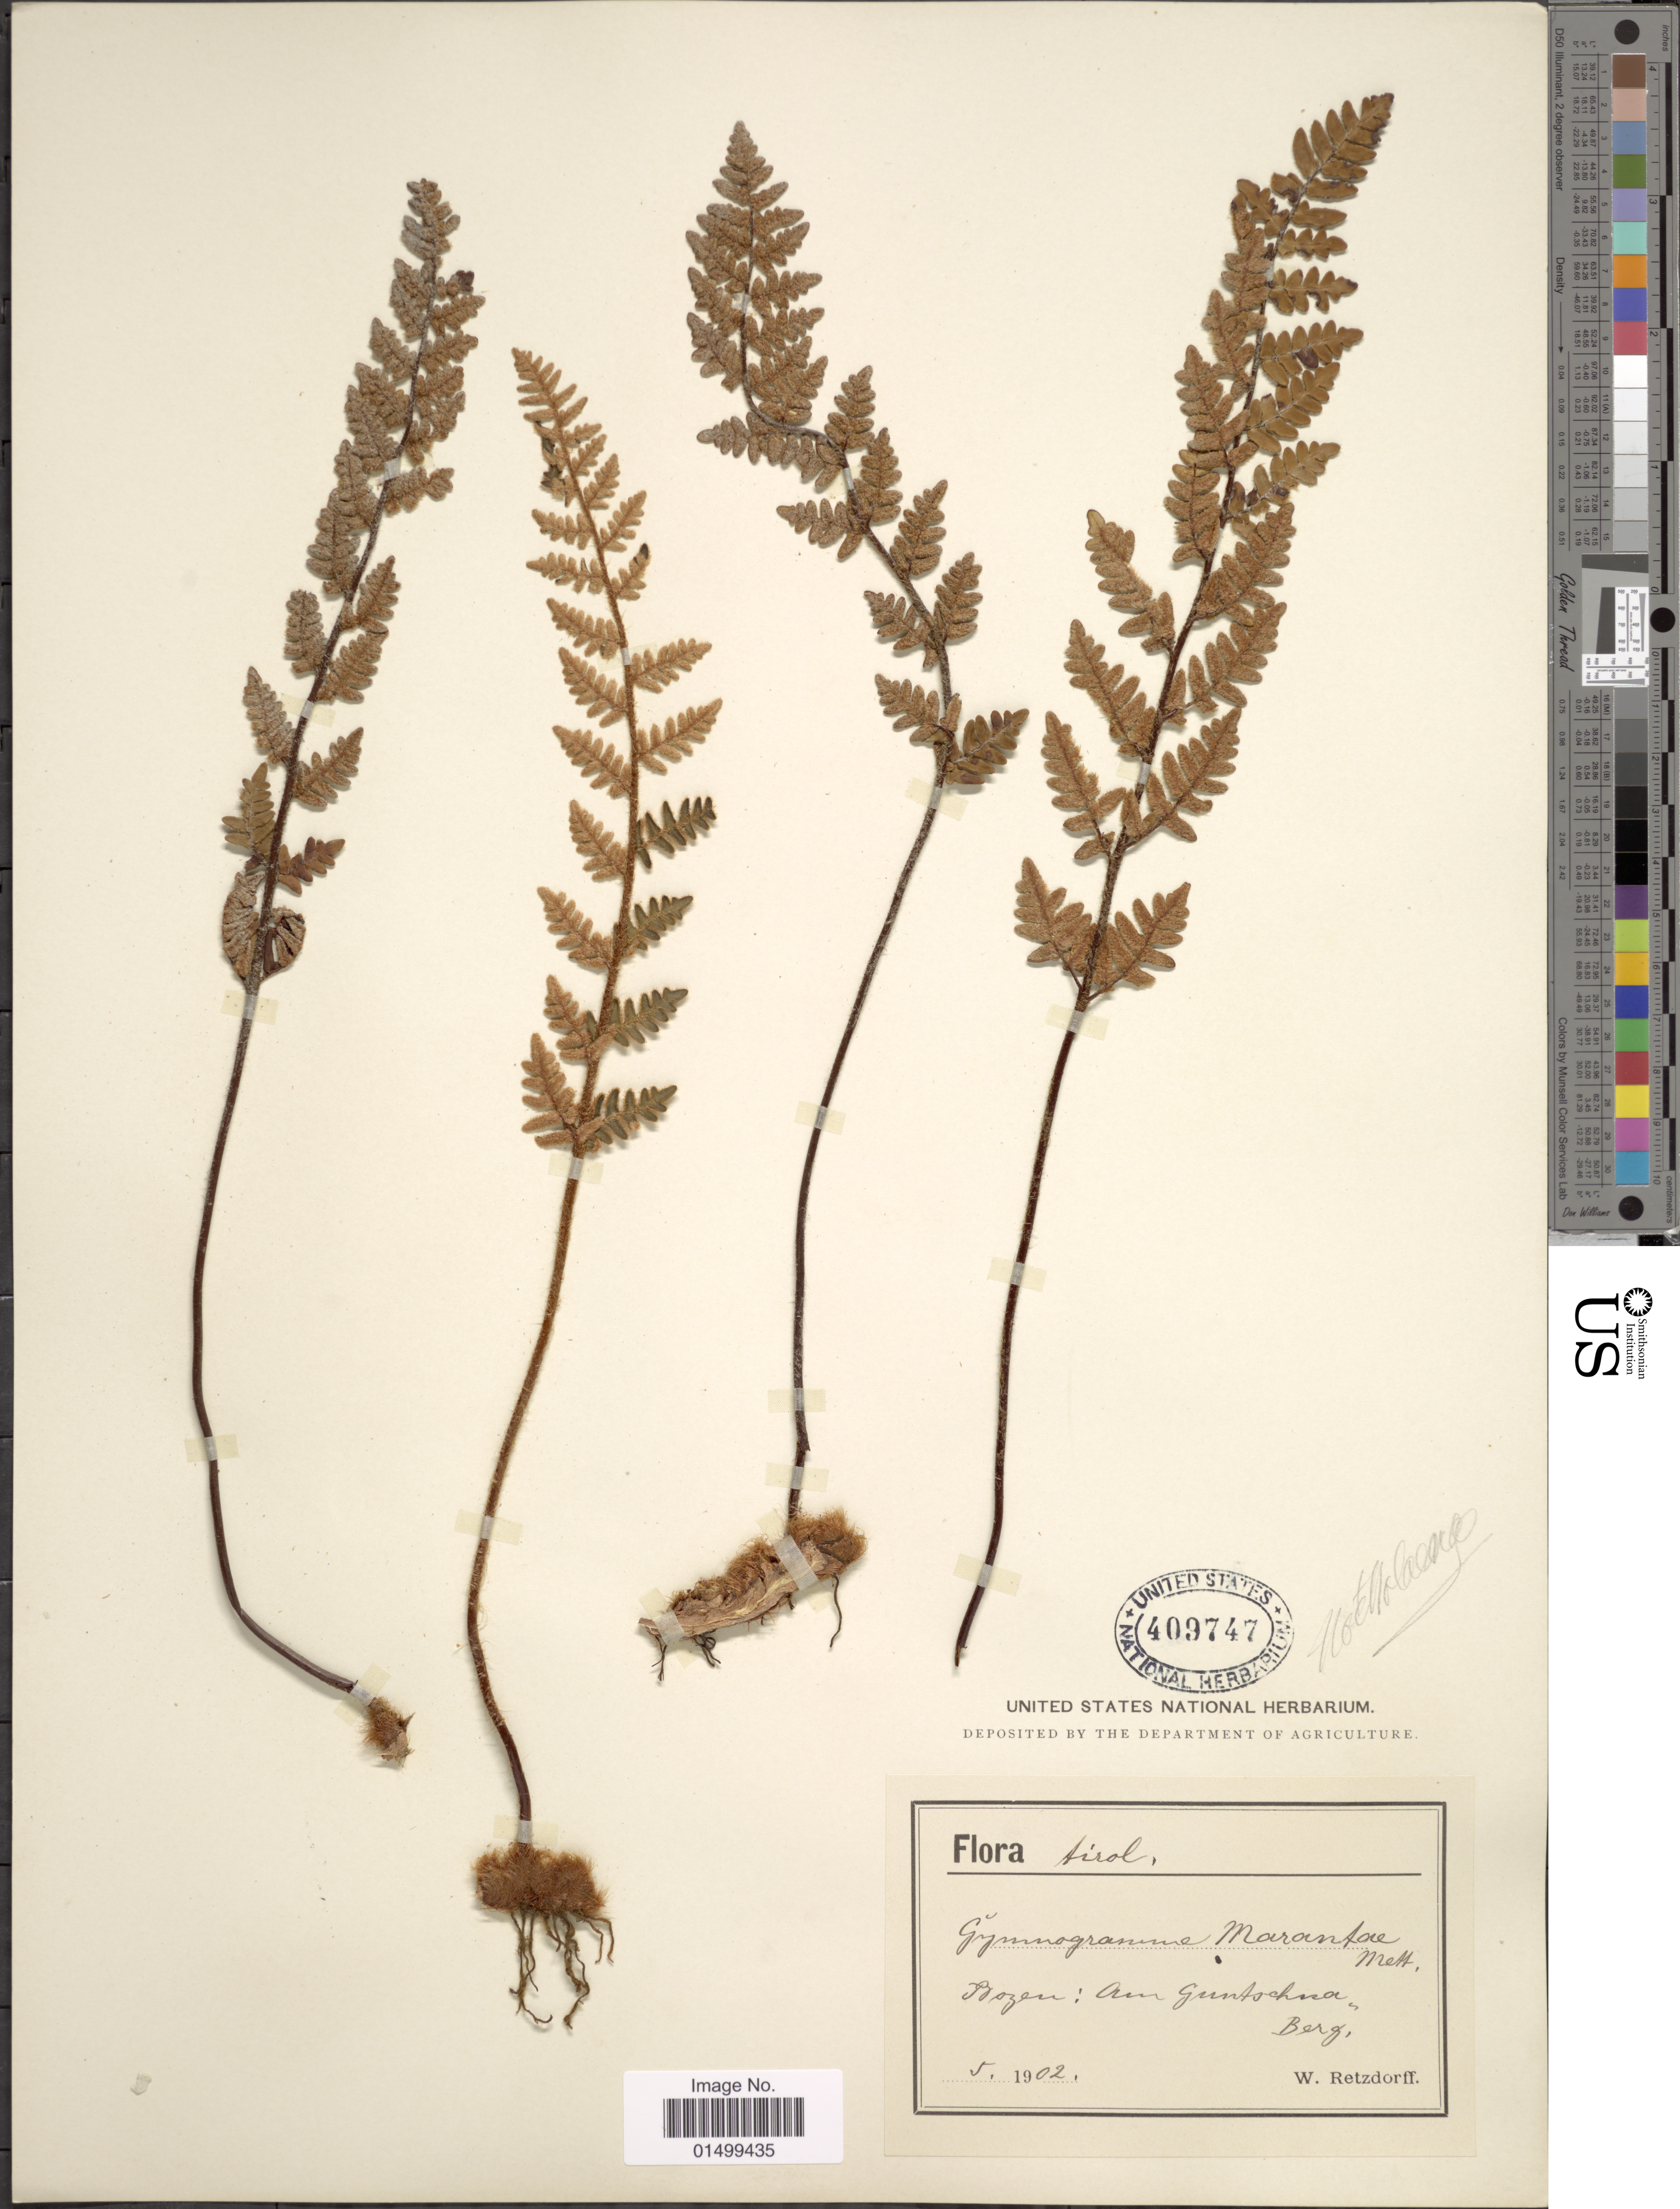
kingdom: Plantae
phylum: Tracheophyta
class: Polypodiopsida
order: Polypodiales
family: Pteridaceae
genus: Cheilanthes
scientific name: Cheilanthes marantae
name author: Domin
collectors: W. Retzdorff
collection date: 1902-05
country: Italy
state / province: Trentino-Alto Adige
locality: Firal, Bozen: am Guntschna Berg [interpreted]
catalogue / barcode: US 409747